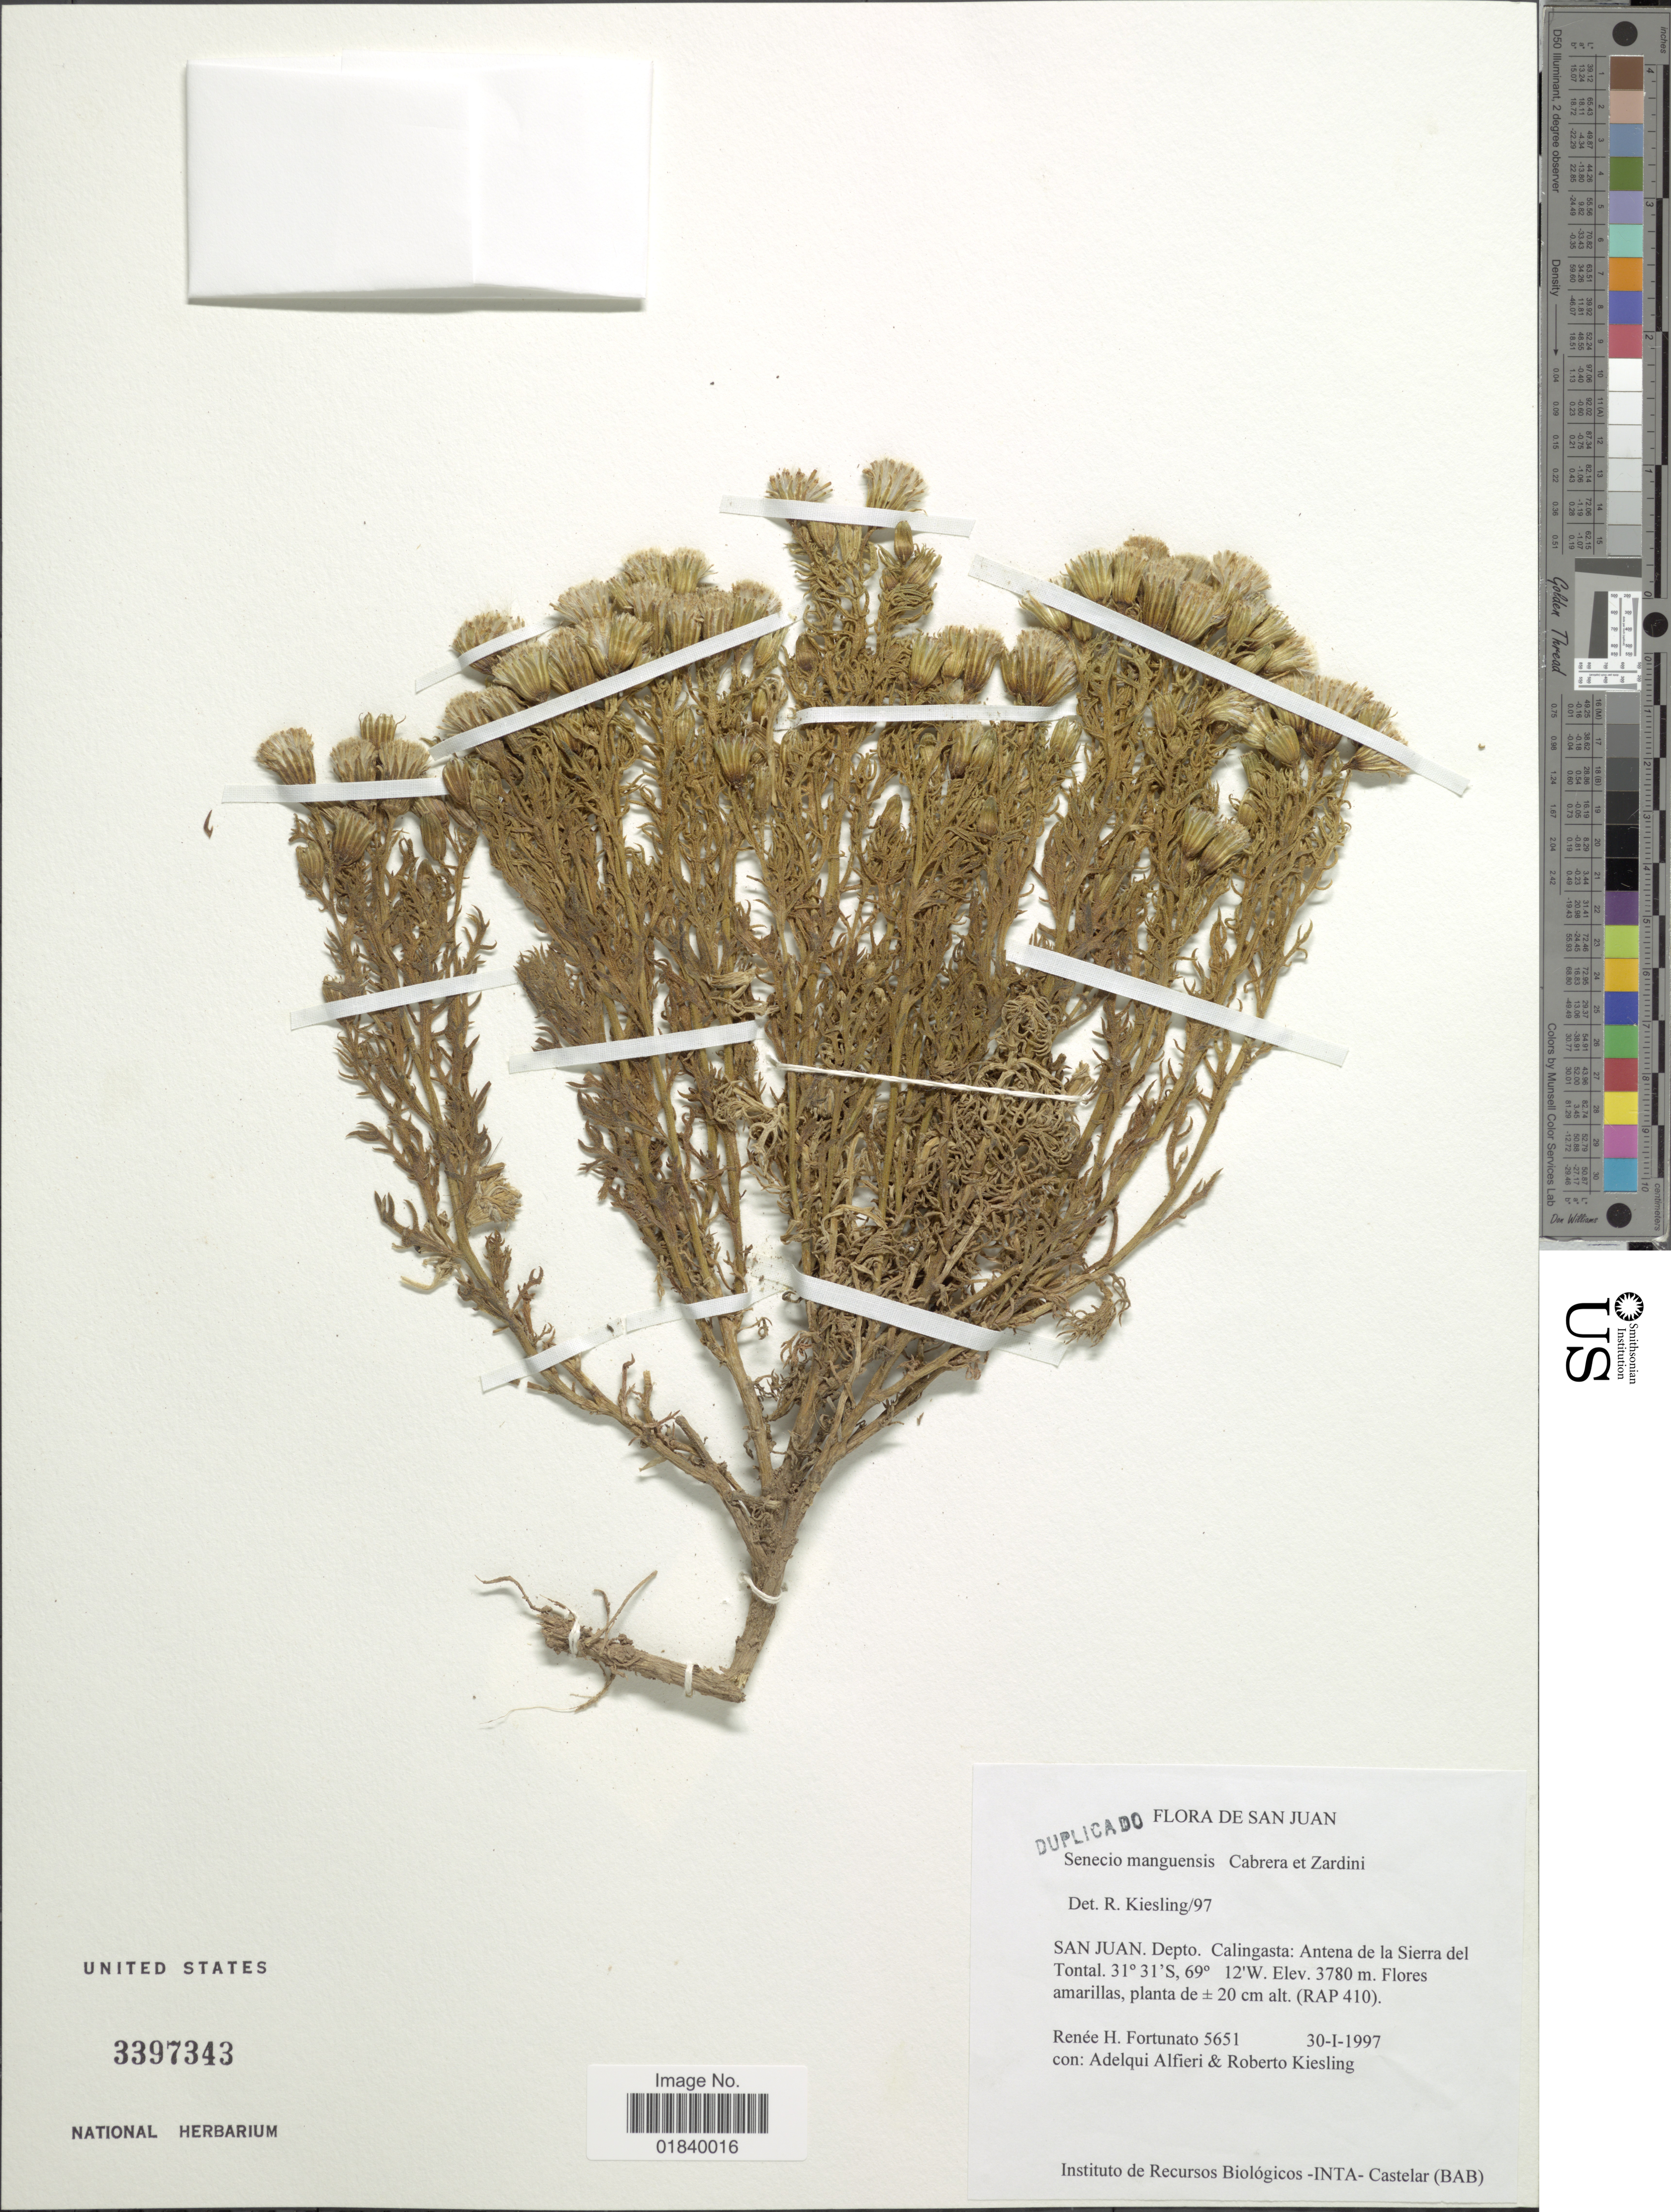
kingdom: Plantae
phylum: Tracheophyta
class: Magnoliopsida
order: Asterales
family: Asteraceae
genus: Senecio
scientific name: Senecio manguensis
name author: Cabrera & Zardini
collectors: R. H. Fortunato, A. Alfieri & R. Kiesling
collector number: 5651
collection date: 1997-01-30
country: Argentina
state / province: San Juan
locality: San Juan., San Juan. Depto. Calingsta: Antena de la Sierra del Tontal.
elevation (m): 3780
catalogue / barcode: US 3397343